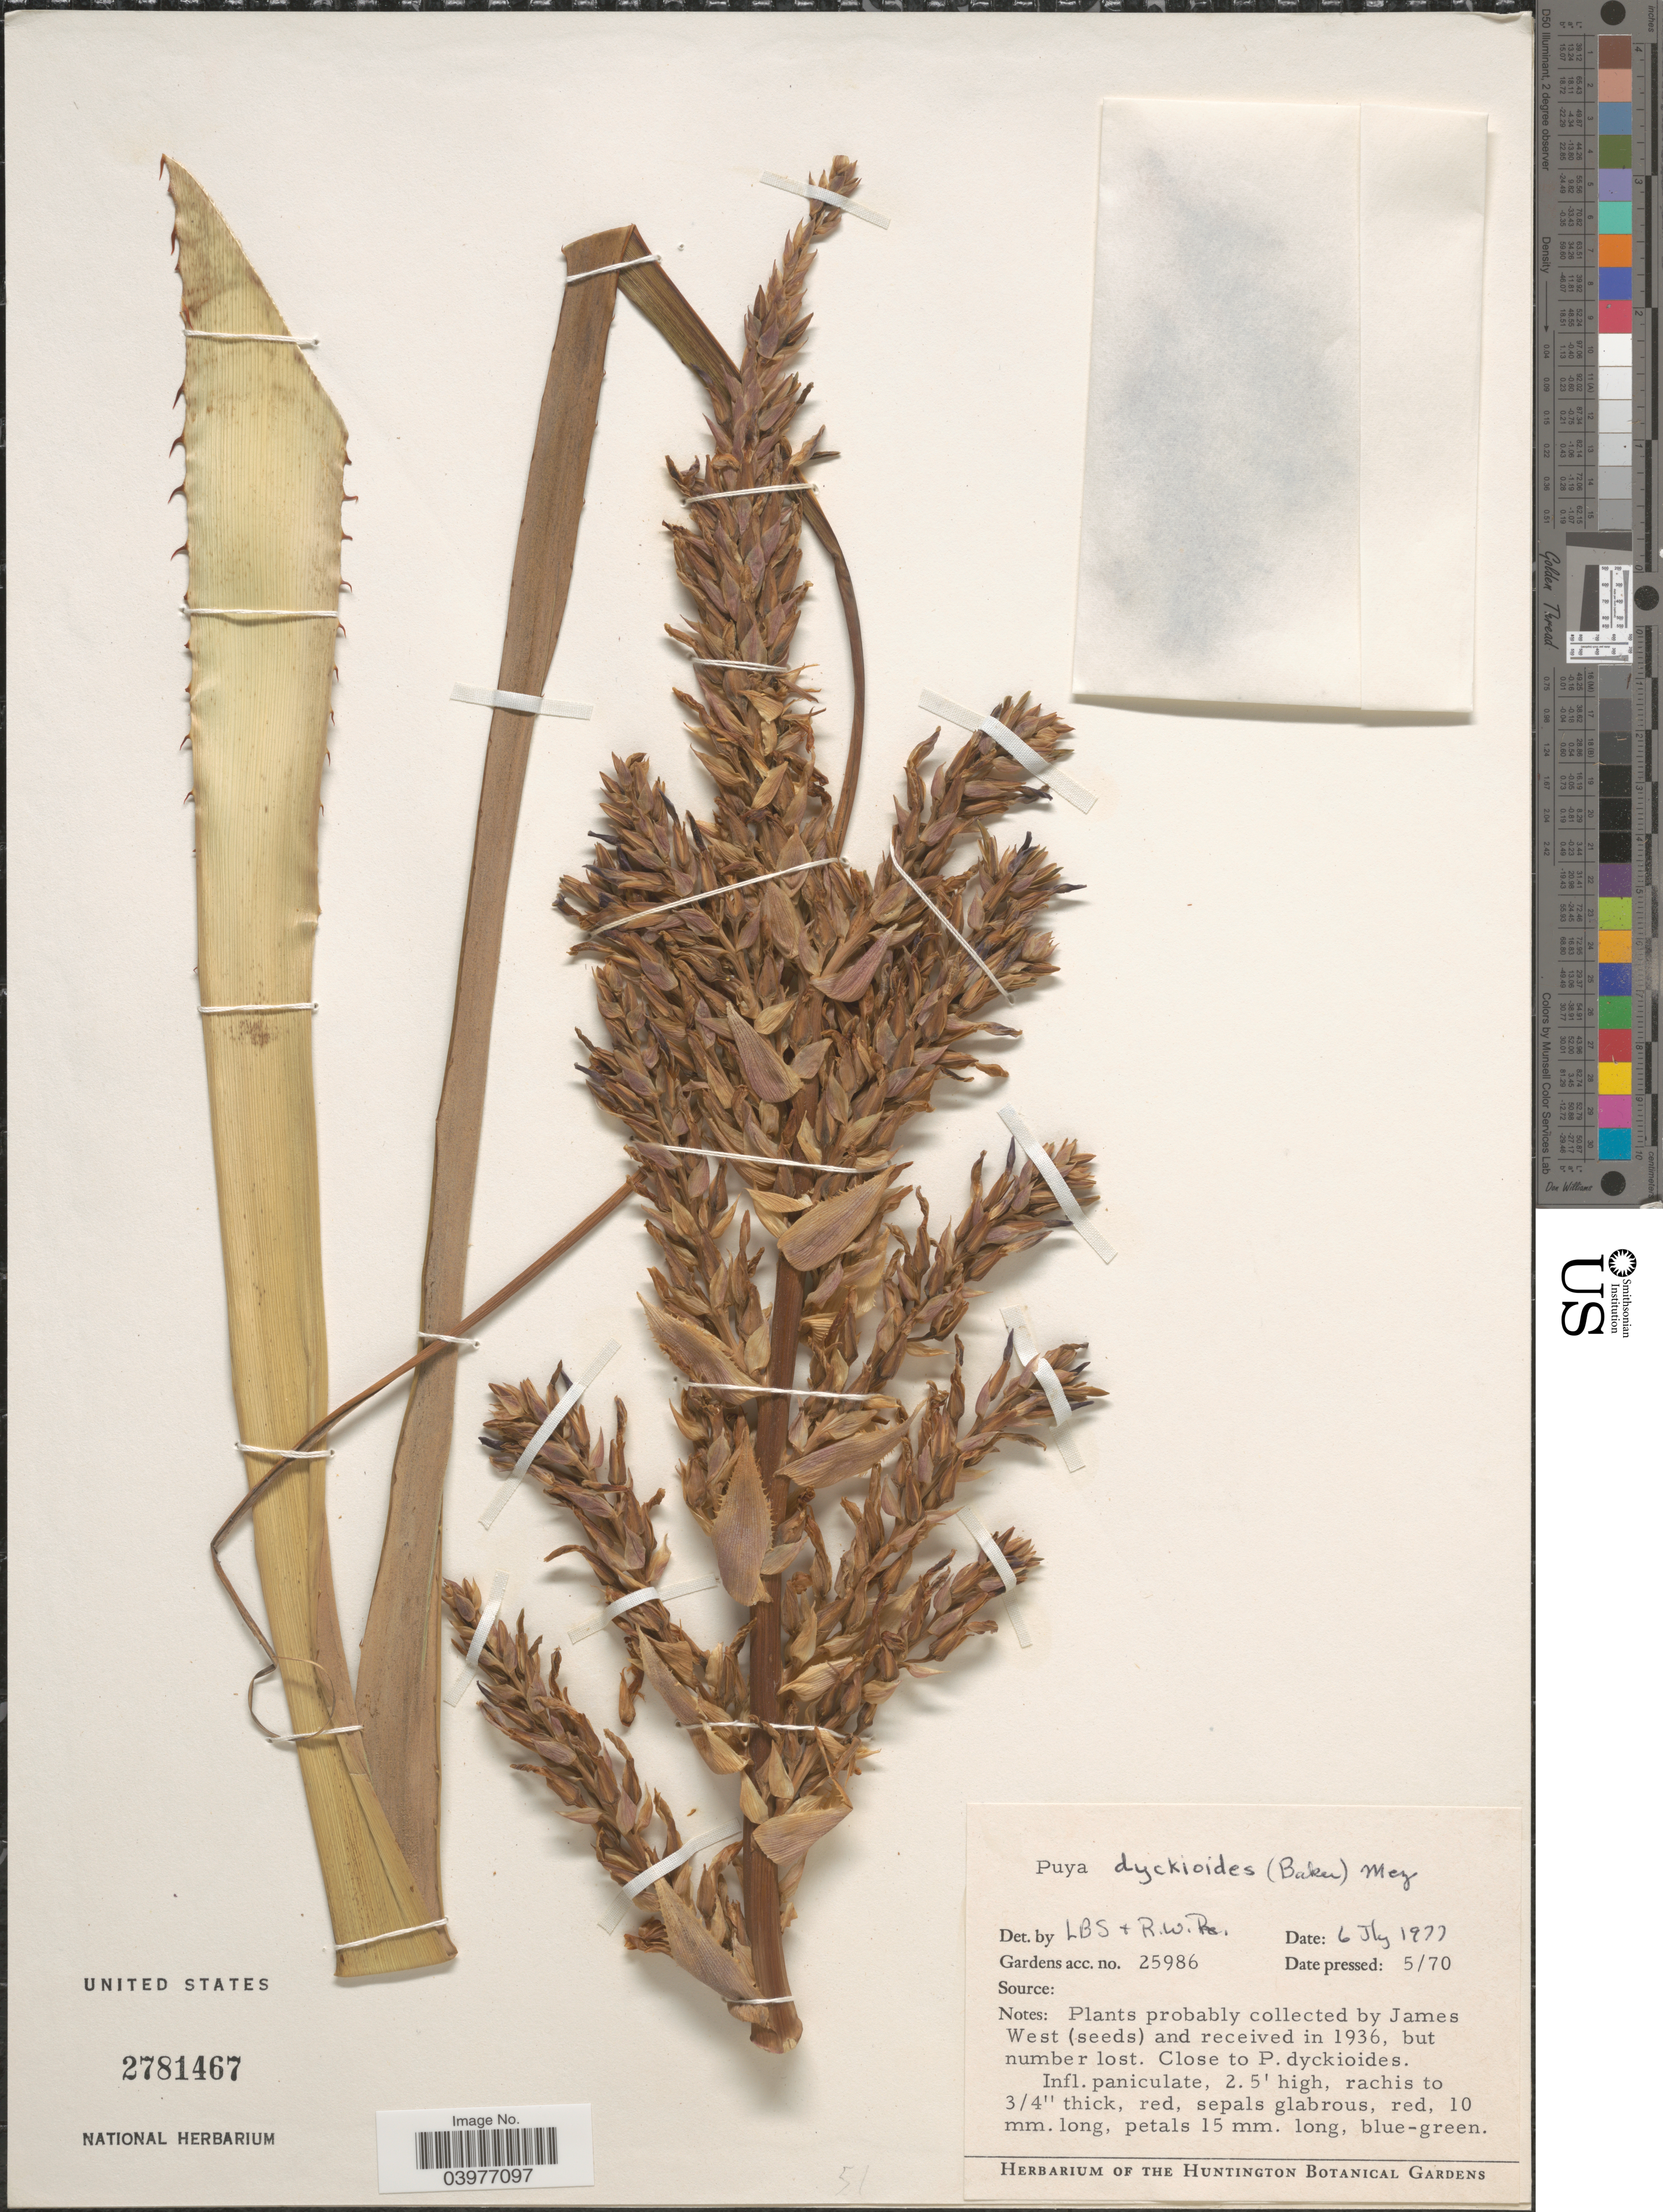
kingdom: Plantae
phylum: Tracheophyta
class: Liliopsida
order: Poales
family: Bromeliaceae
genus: Puya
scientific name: Puya dyckioides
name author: (Baker) Mez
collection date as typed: Transcribed d/m/y: /5/70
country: United States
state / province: California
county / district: Los Angeles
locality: The Huntington Botanical Gardens.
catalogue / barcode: US 2781467